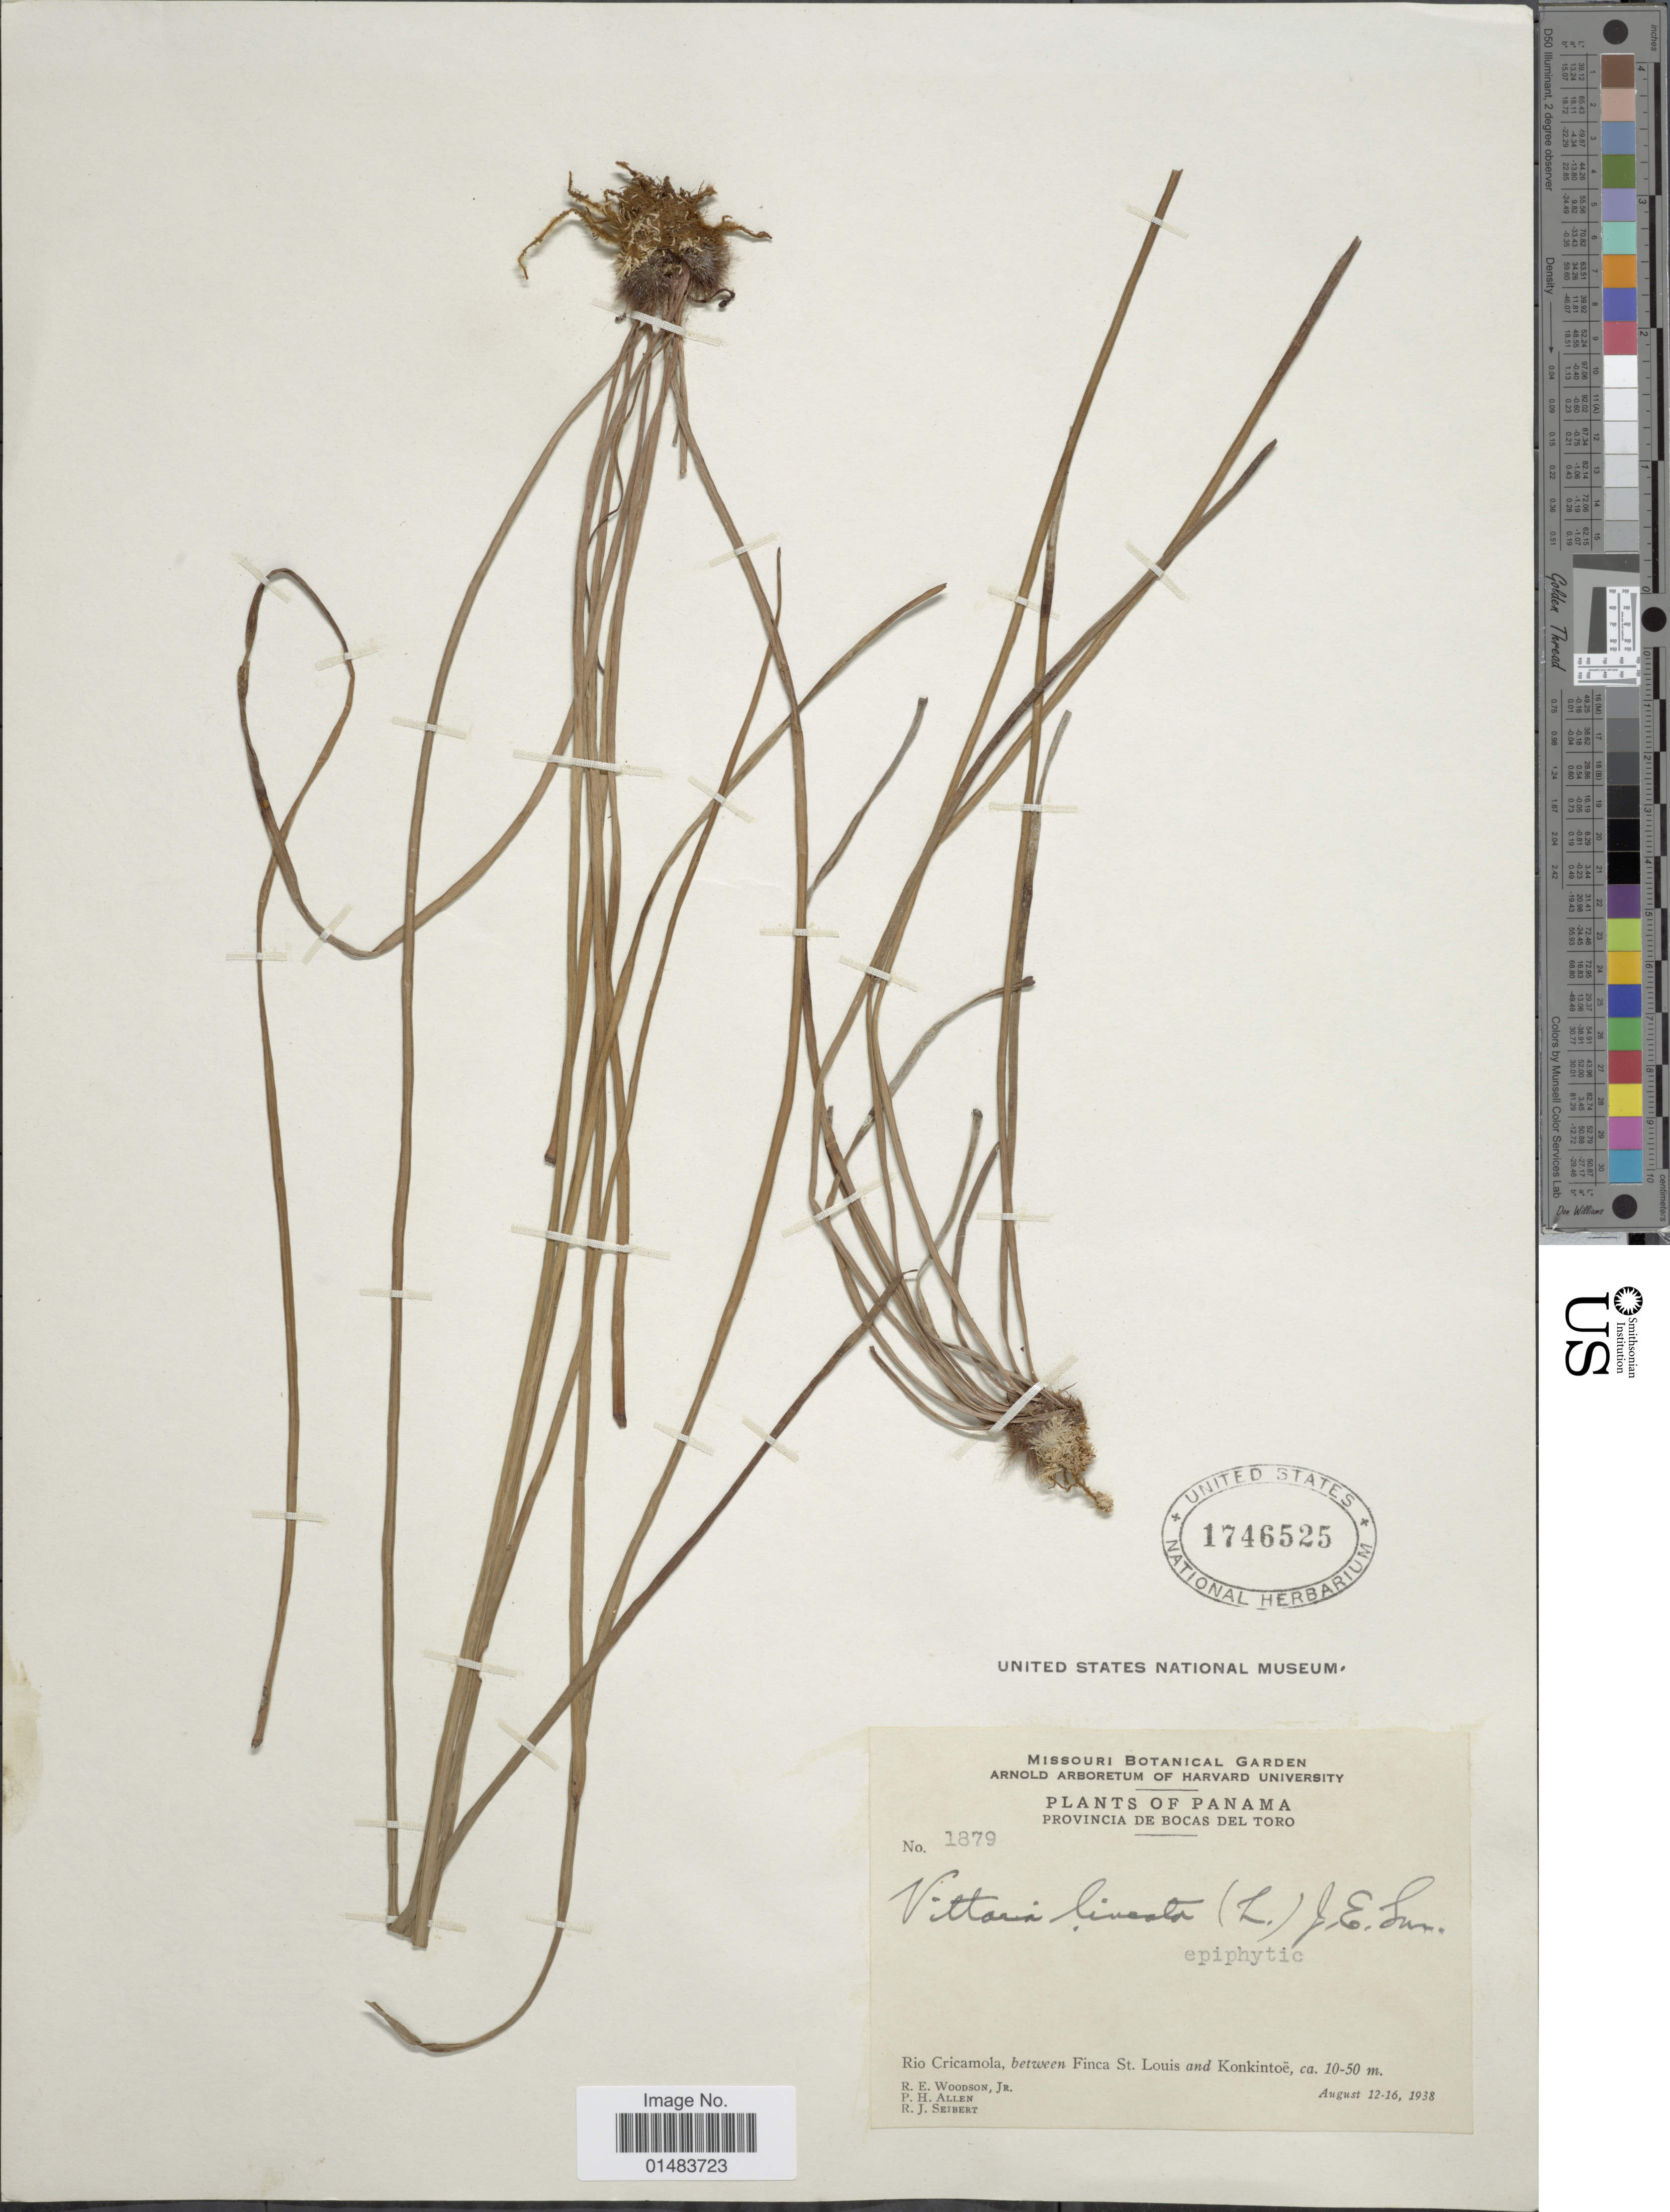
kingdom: Plantae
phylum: Tracheophyta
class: Polypodiopsida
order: Polypodiales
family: Pteridaceae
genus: Vittaria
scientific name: Vittaria lineata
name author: (L.) Sm.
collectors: R. E. Woodson, P. H. Allen & R. J. Seibert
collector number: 1879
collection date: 1938-08-12/1938-08-16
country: Panama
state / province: Bocas del Toro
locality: Plants of Panama, Rio Cricamola, between Finca St Louis and Konkintoe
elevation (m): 10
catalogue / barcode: US 1746525